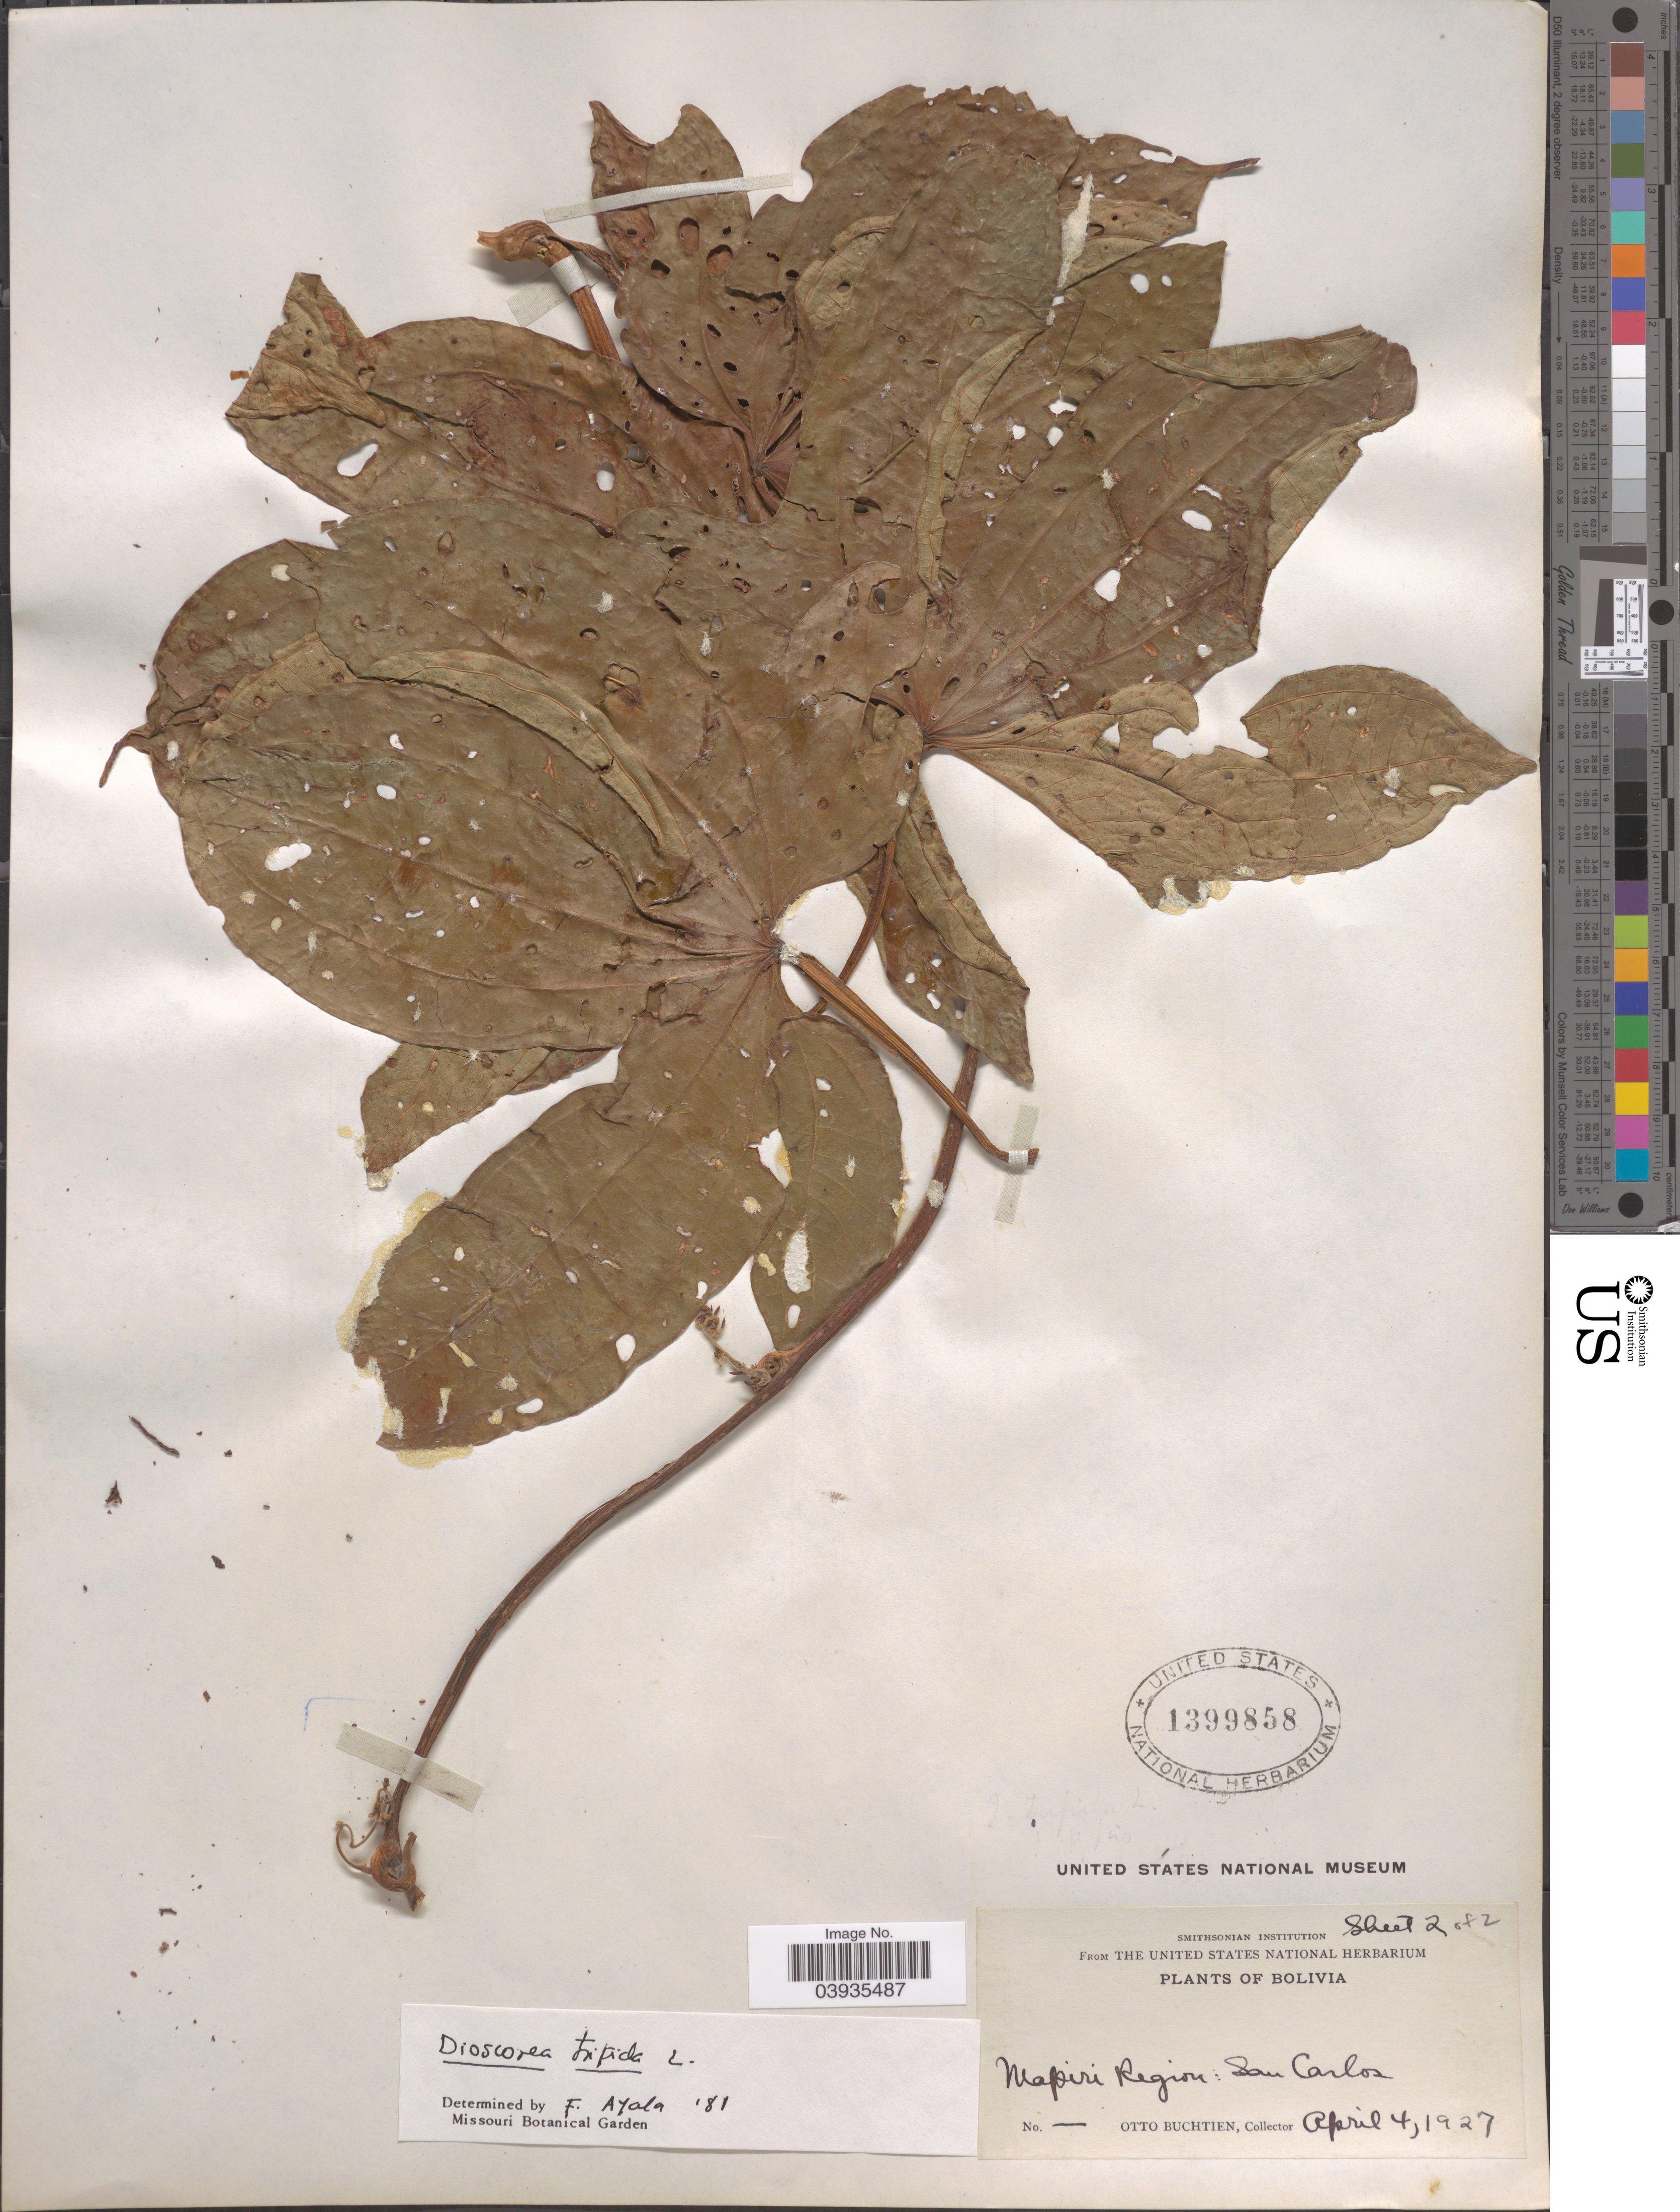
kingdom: Plantae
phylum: Tracheophyta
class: Liliopsida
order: Dioscoreales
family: Dioscoreaceae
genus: Dioscorea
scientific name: Dioscorea trifida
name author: L. f.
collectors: O. Buchtien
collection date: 1927-04-04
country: Bolivia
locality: Mapiri Region: San Carlos.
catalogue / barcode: US 1399858